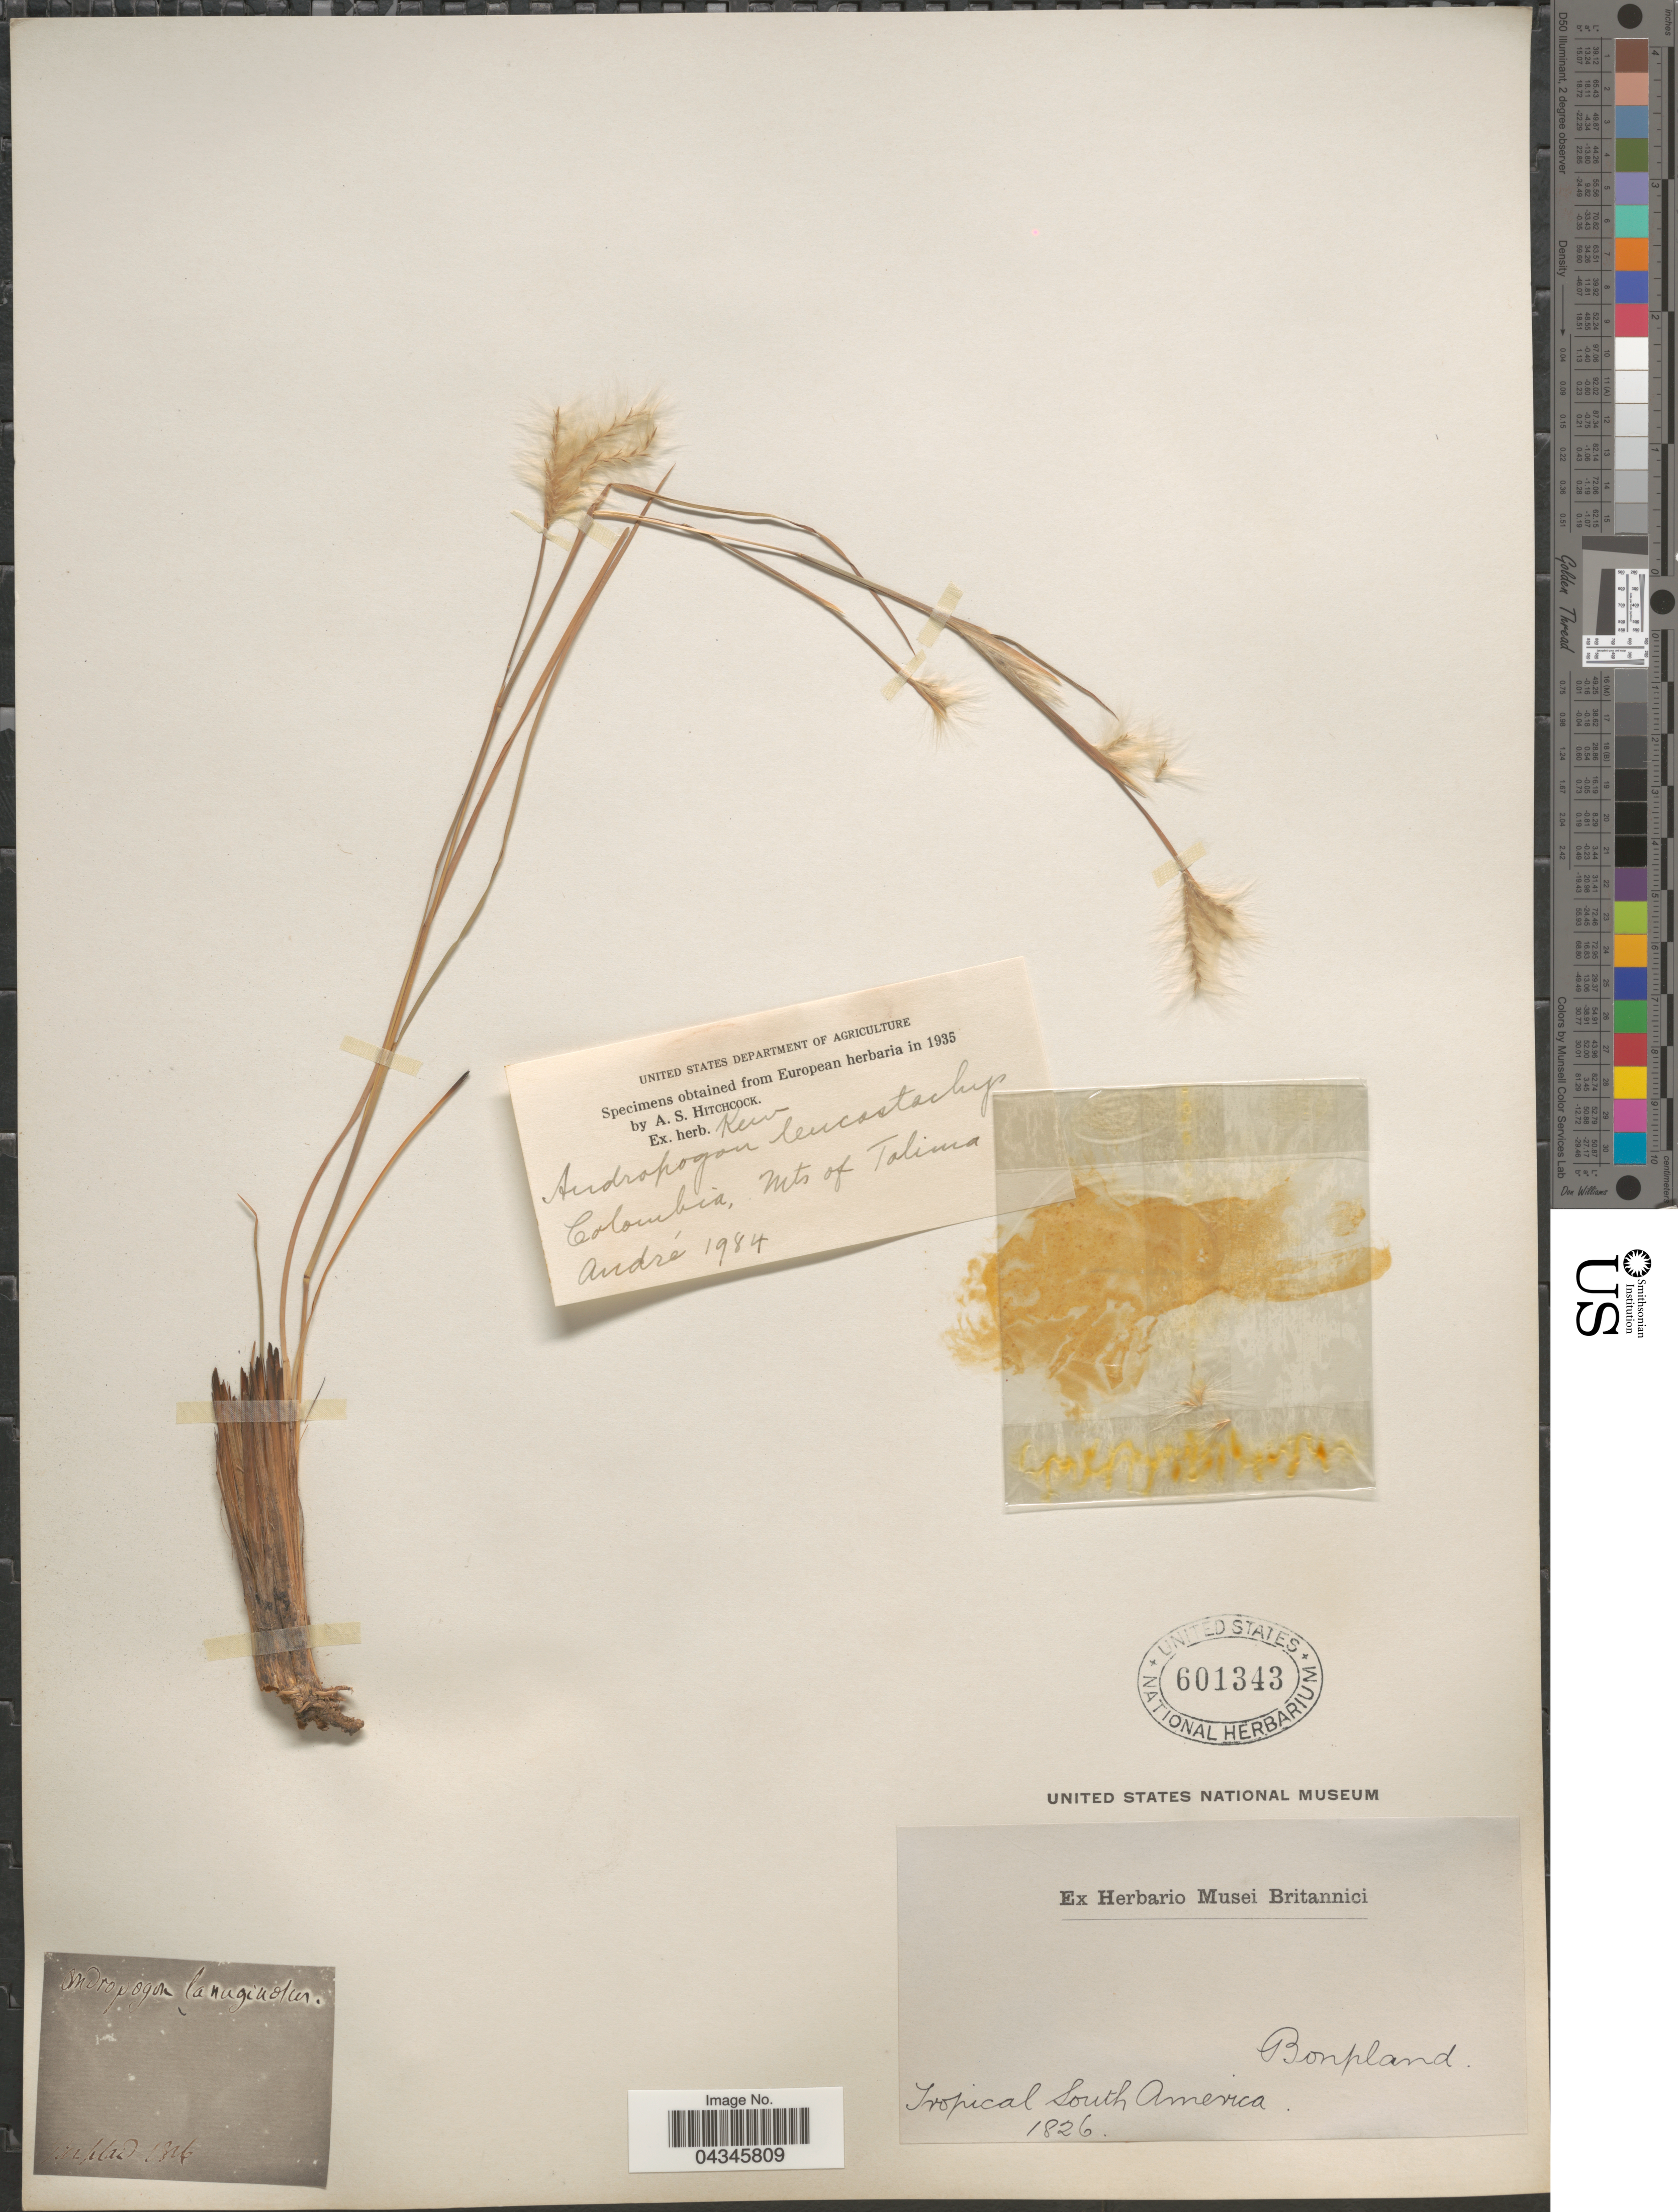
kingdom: Plantae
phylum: Tracheophyta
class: Liliopsida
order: Poales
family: Poaceae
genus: Andropogon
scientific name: Andropogon leucostachyus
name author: Kunth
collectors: André, --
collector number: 1984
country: Colombia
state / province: Tolima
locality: Mts of Tolima.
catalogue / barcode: US 601343